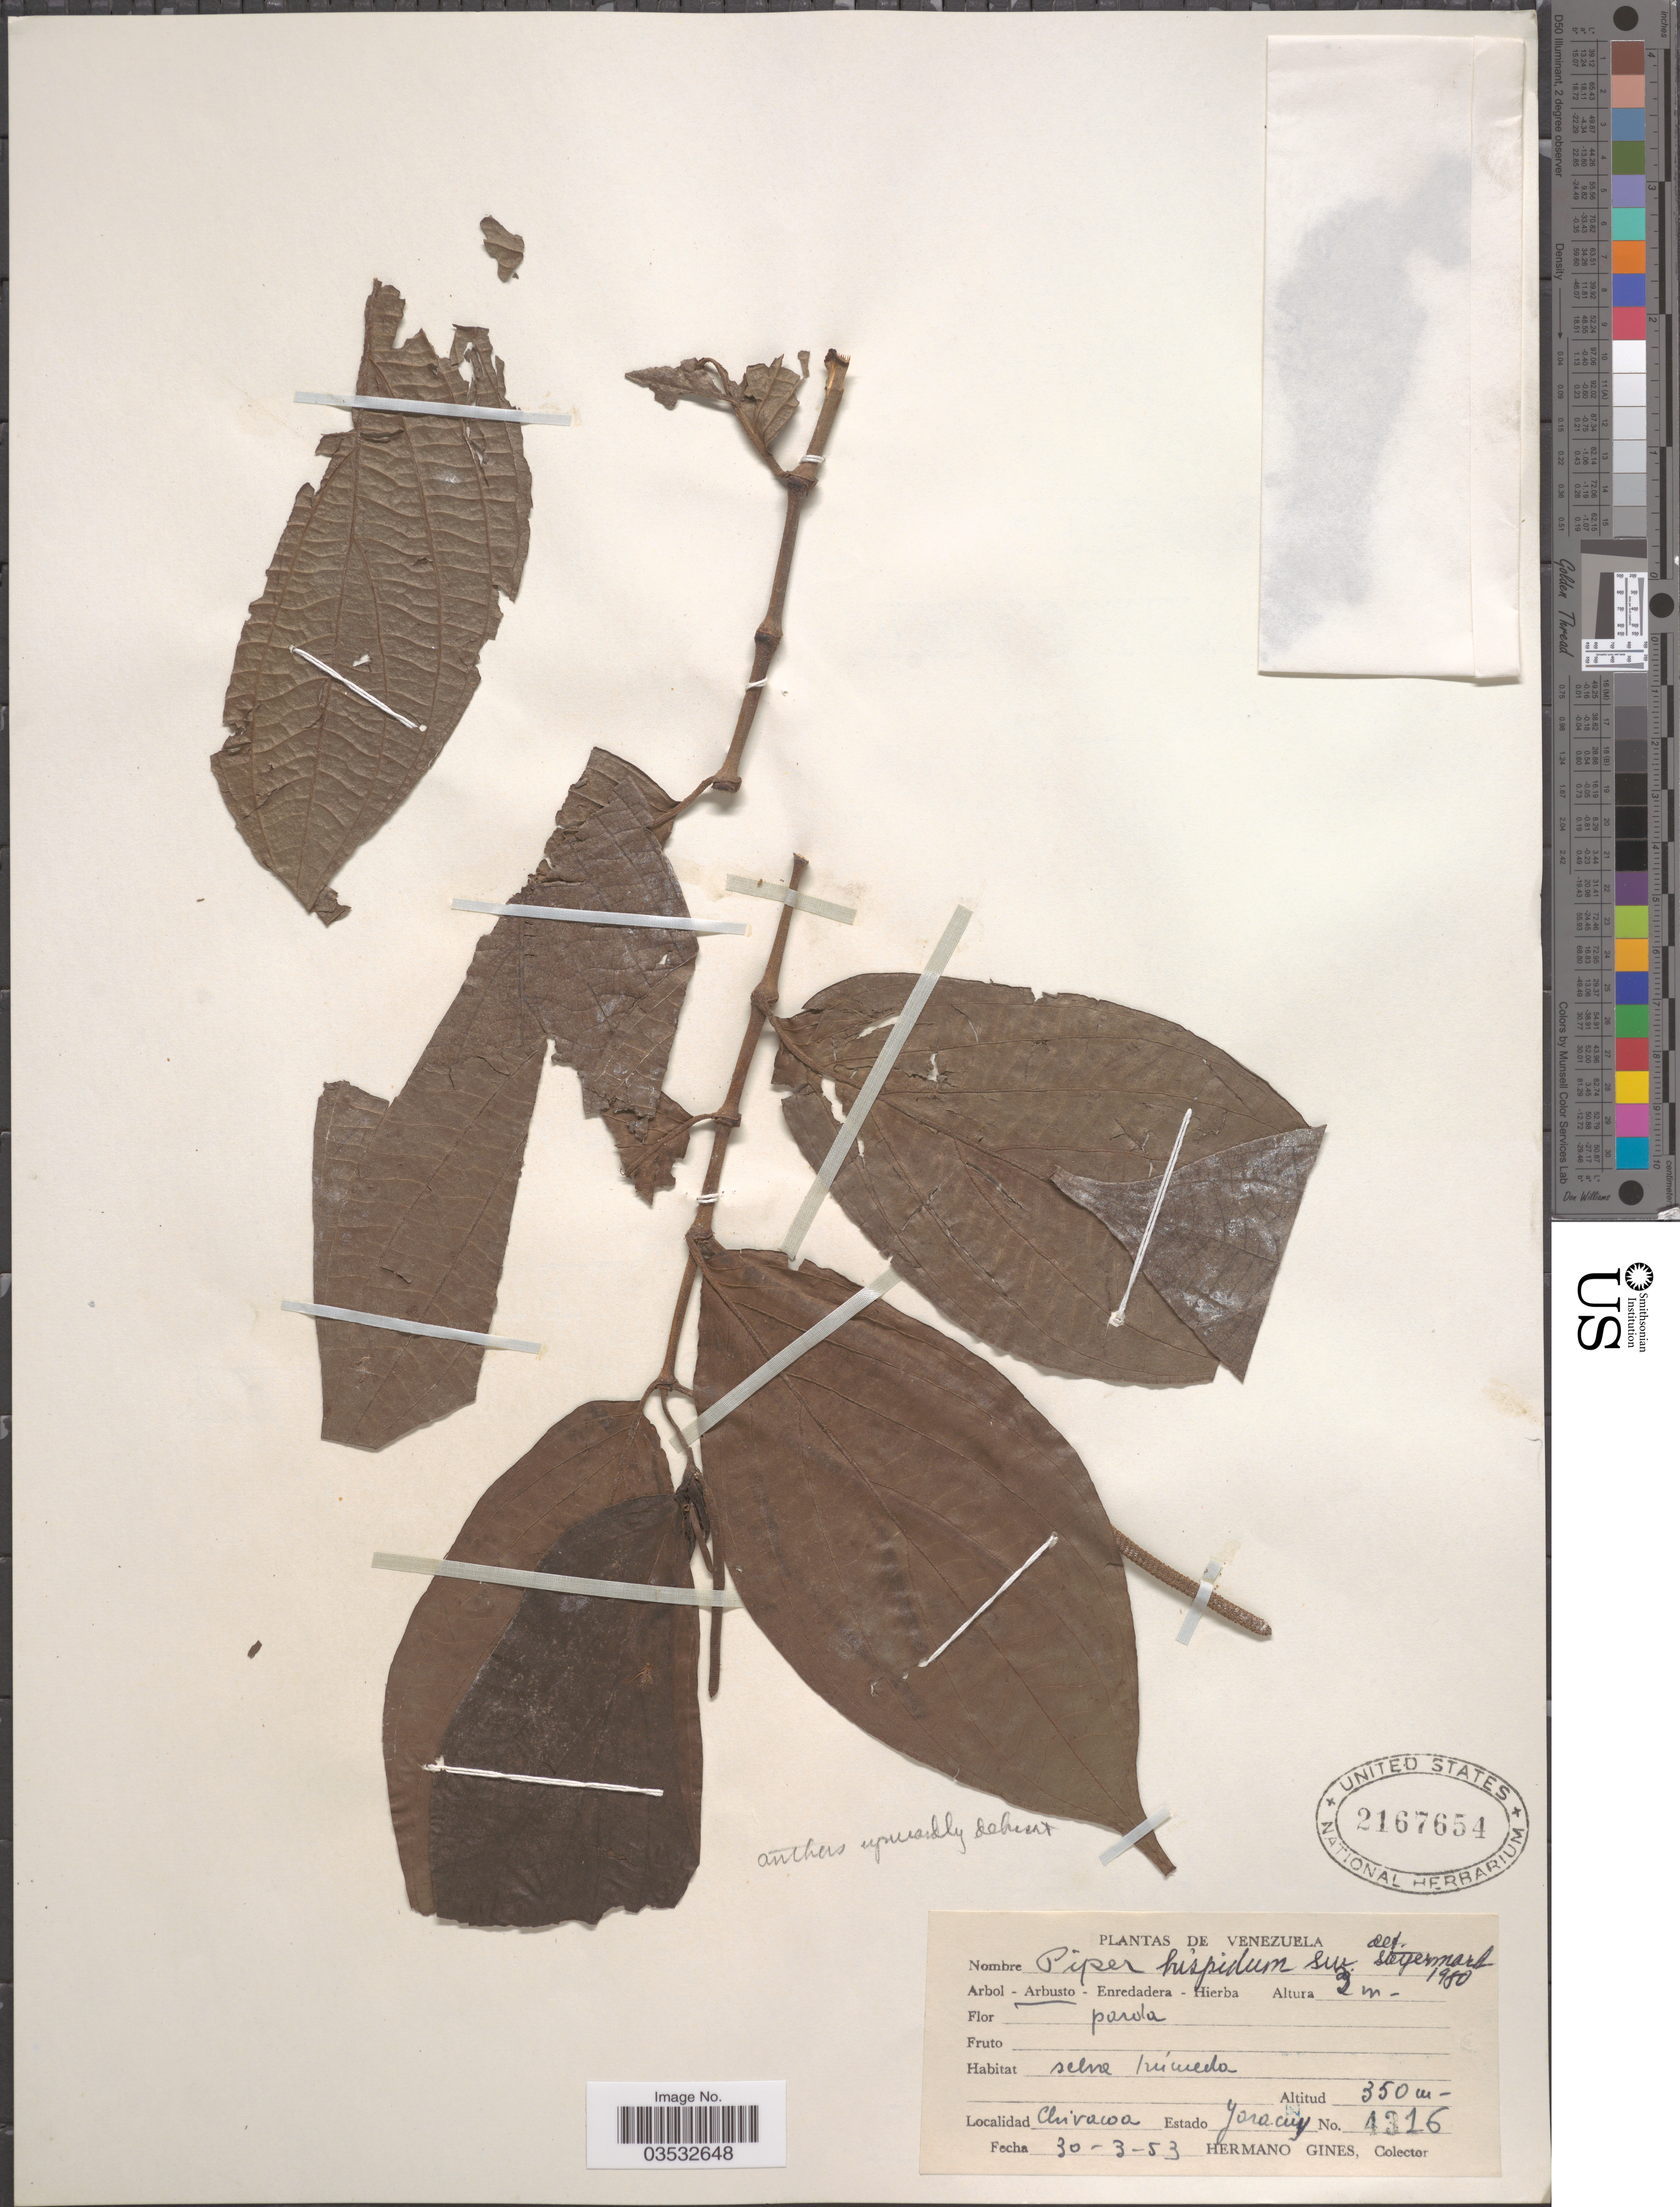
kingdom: Plantae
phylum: Tracheophyta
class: Magnoliopsida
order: Piperales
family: Piperaceae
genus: Piper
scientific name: Piper hispidum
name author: Sw.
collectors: Bro. Gines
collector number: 4316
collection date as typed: Transcribed d/m/y: 30/3/53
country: Venezuela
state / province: Yaracuy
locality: Chivacoa.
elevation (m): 350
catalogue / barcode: US 2167654